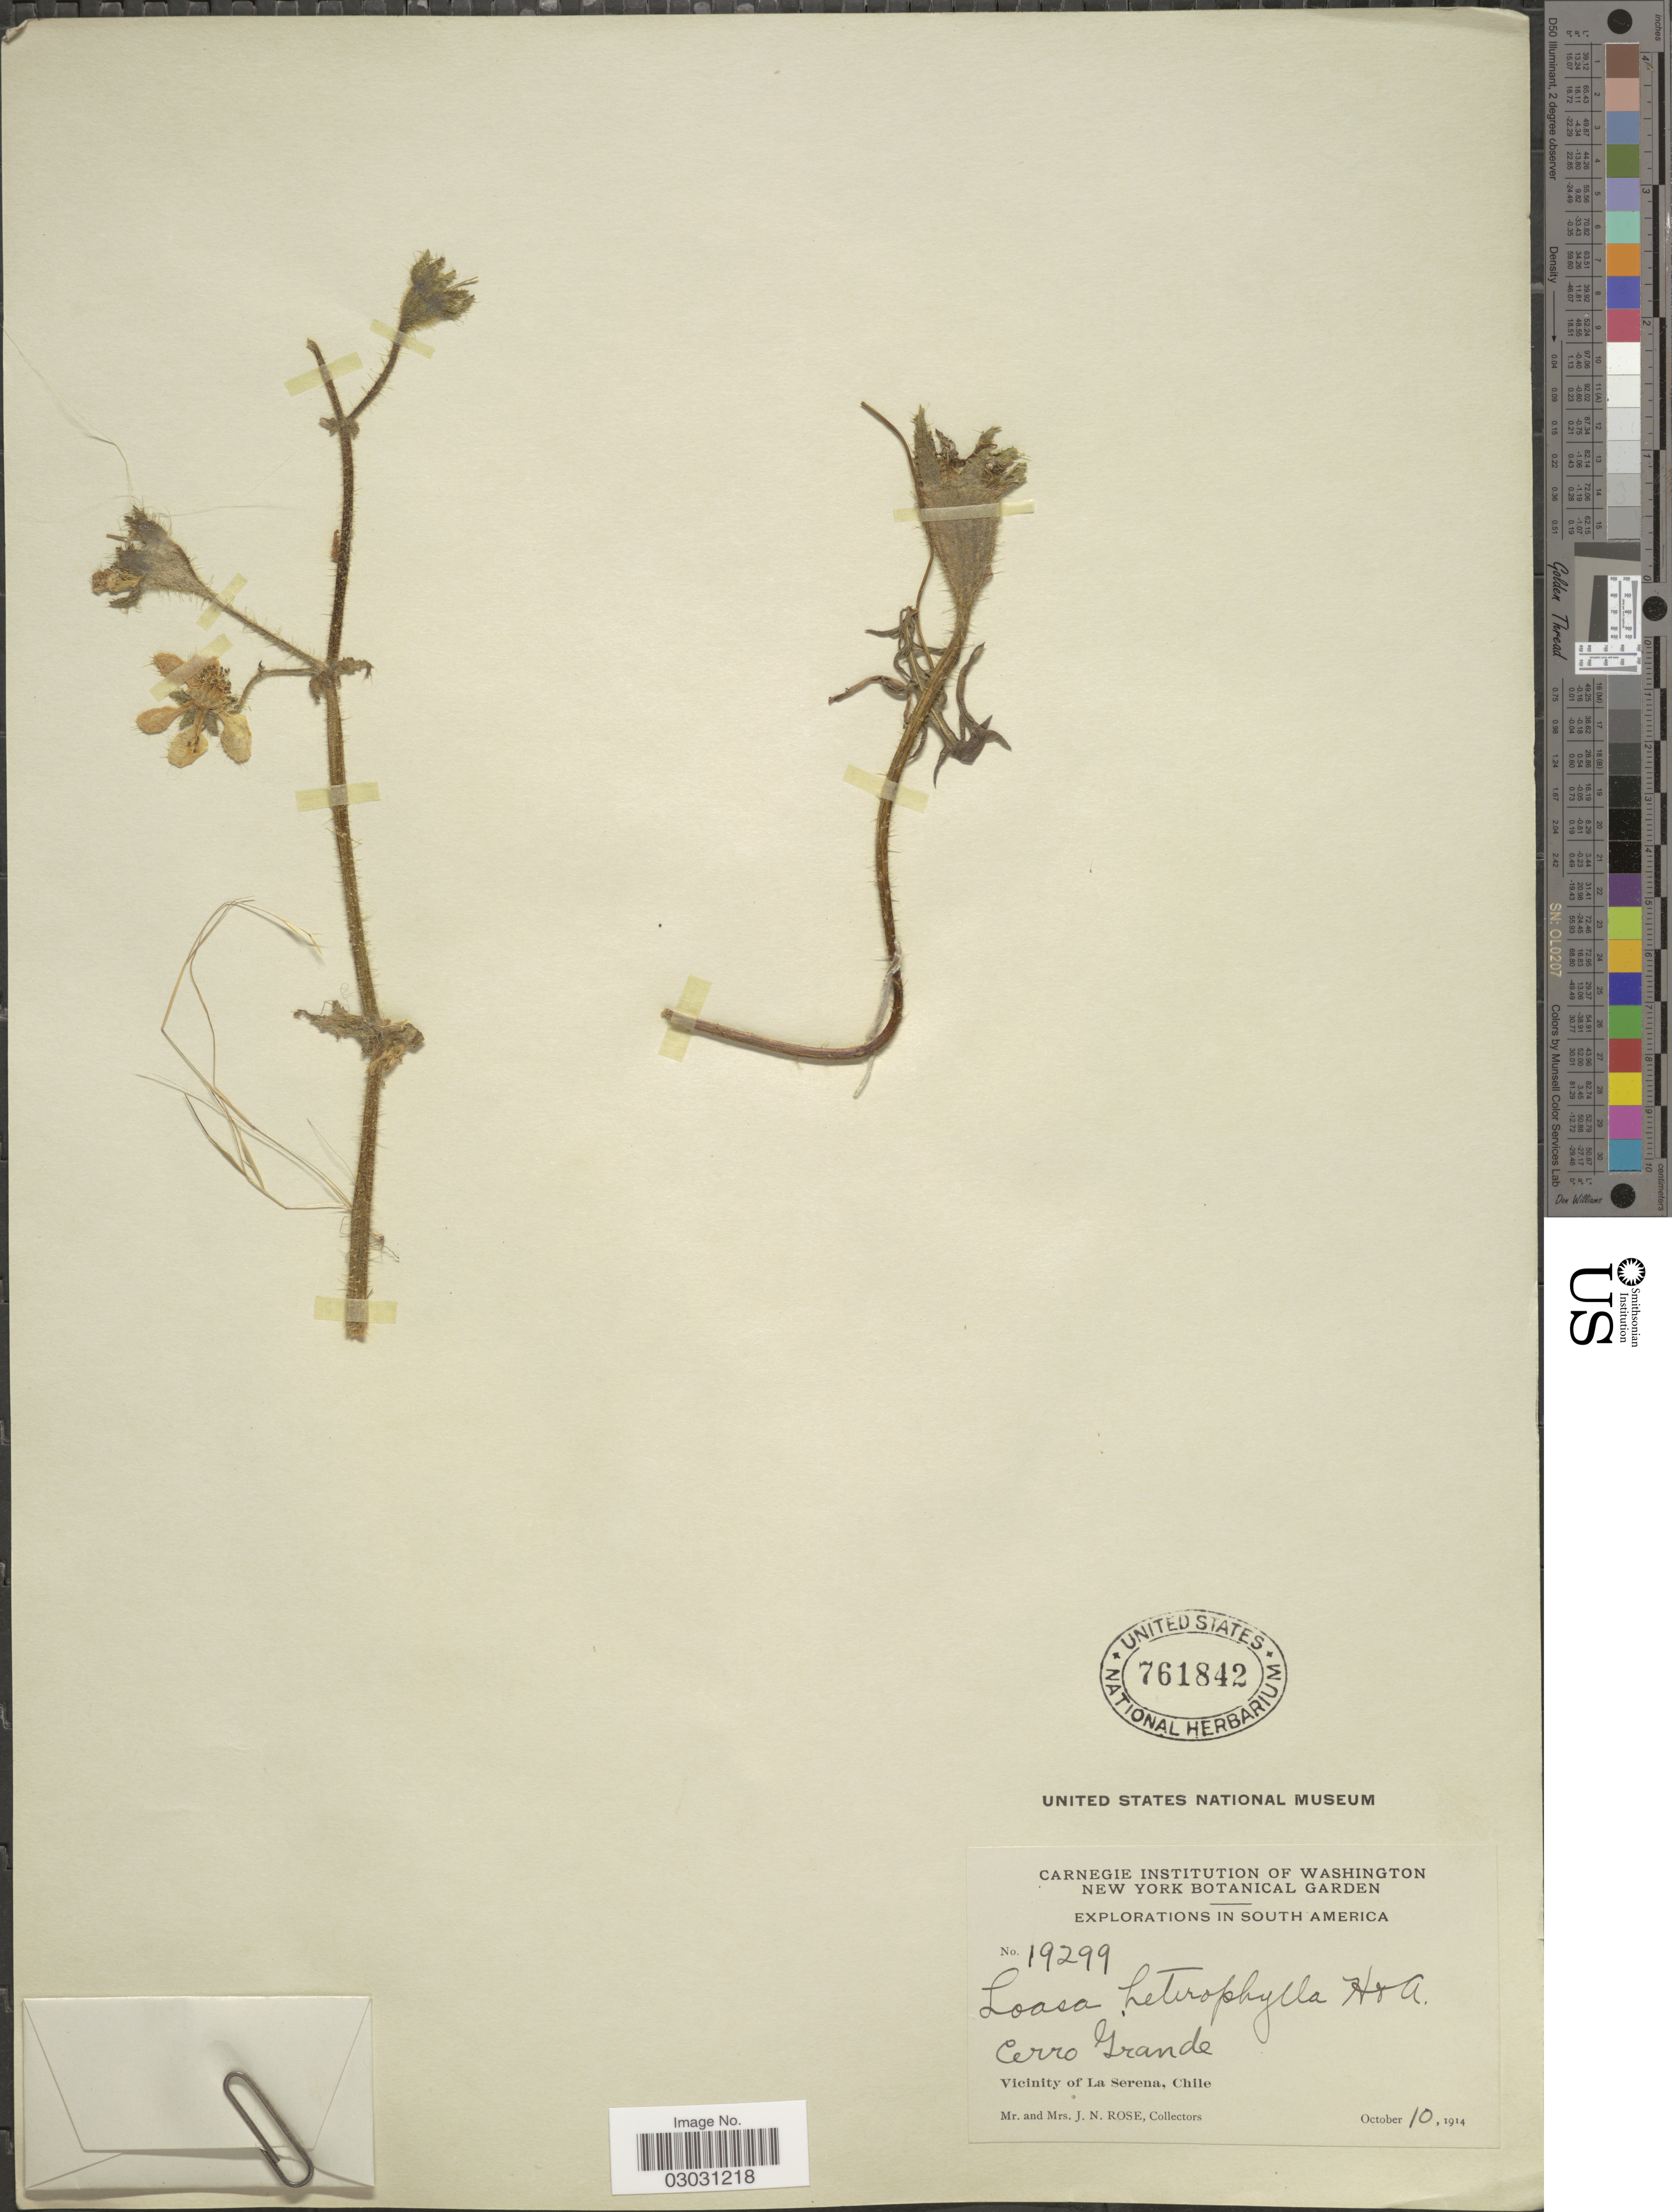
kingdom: Plantae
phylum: Tracheophyta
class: Magnoliopsida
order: Cornales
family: Loasaceae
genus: Loasa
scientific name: Loasa heterophylla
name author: Hook. & Arn.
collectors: J. N. Rose & L. B. Rose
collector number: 19299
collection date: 1914-10-10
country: Chile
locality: Cerro Grande, Vicinity of La Serena.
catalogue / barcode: US 761842